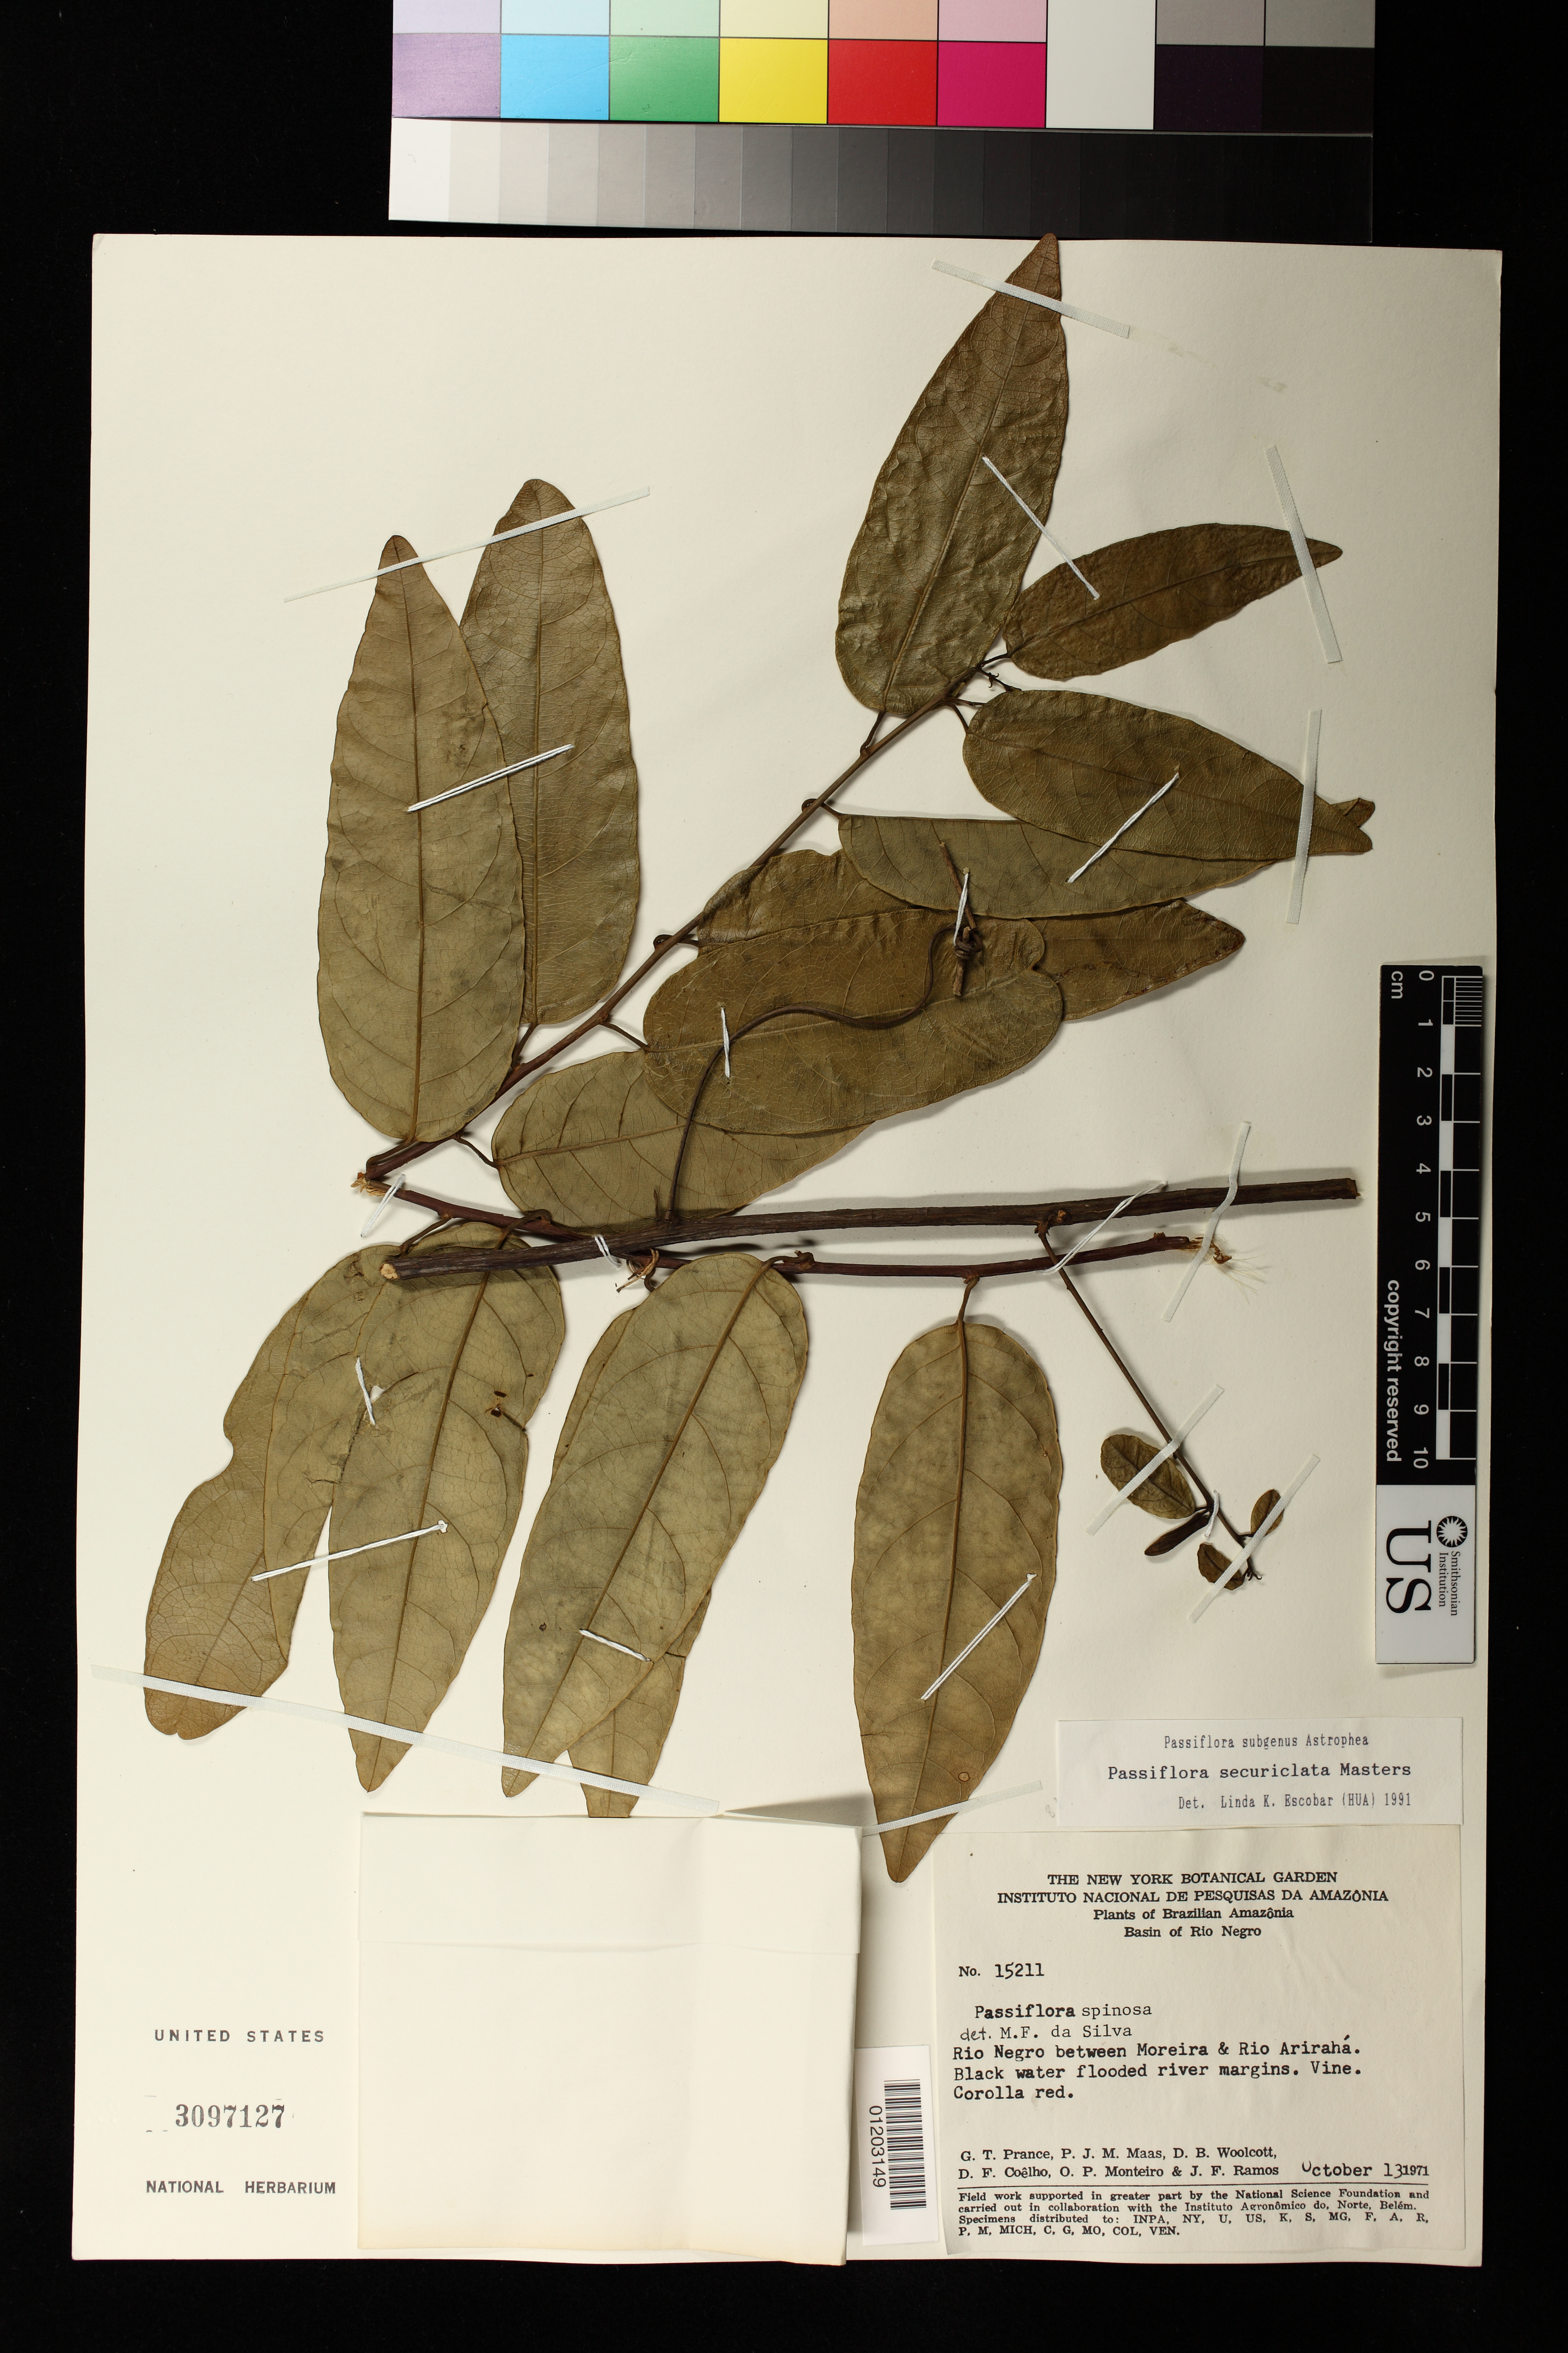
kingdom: Plantae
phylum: Tracheophyta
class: Magnoliopsida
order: Malpighiales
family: Passifloraceae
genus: Passiflora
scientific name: Passiflora securiclata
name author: Mast.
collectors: G. T. Prance, P. Maas, D. B. Woolcott, D. F. Coêlho, O. P. Monteiro & J. F. Ramos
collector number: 15211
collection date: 1971-10-13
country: Brazil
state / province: Rio de Janeiro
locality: Rio Negro between Moreira & Rio Ariraha. Black water flooded river margins.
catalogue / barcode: US 3097127